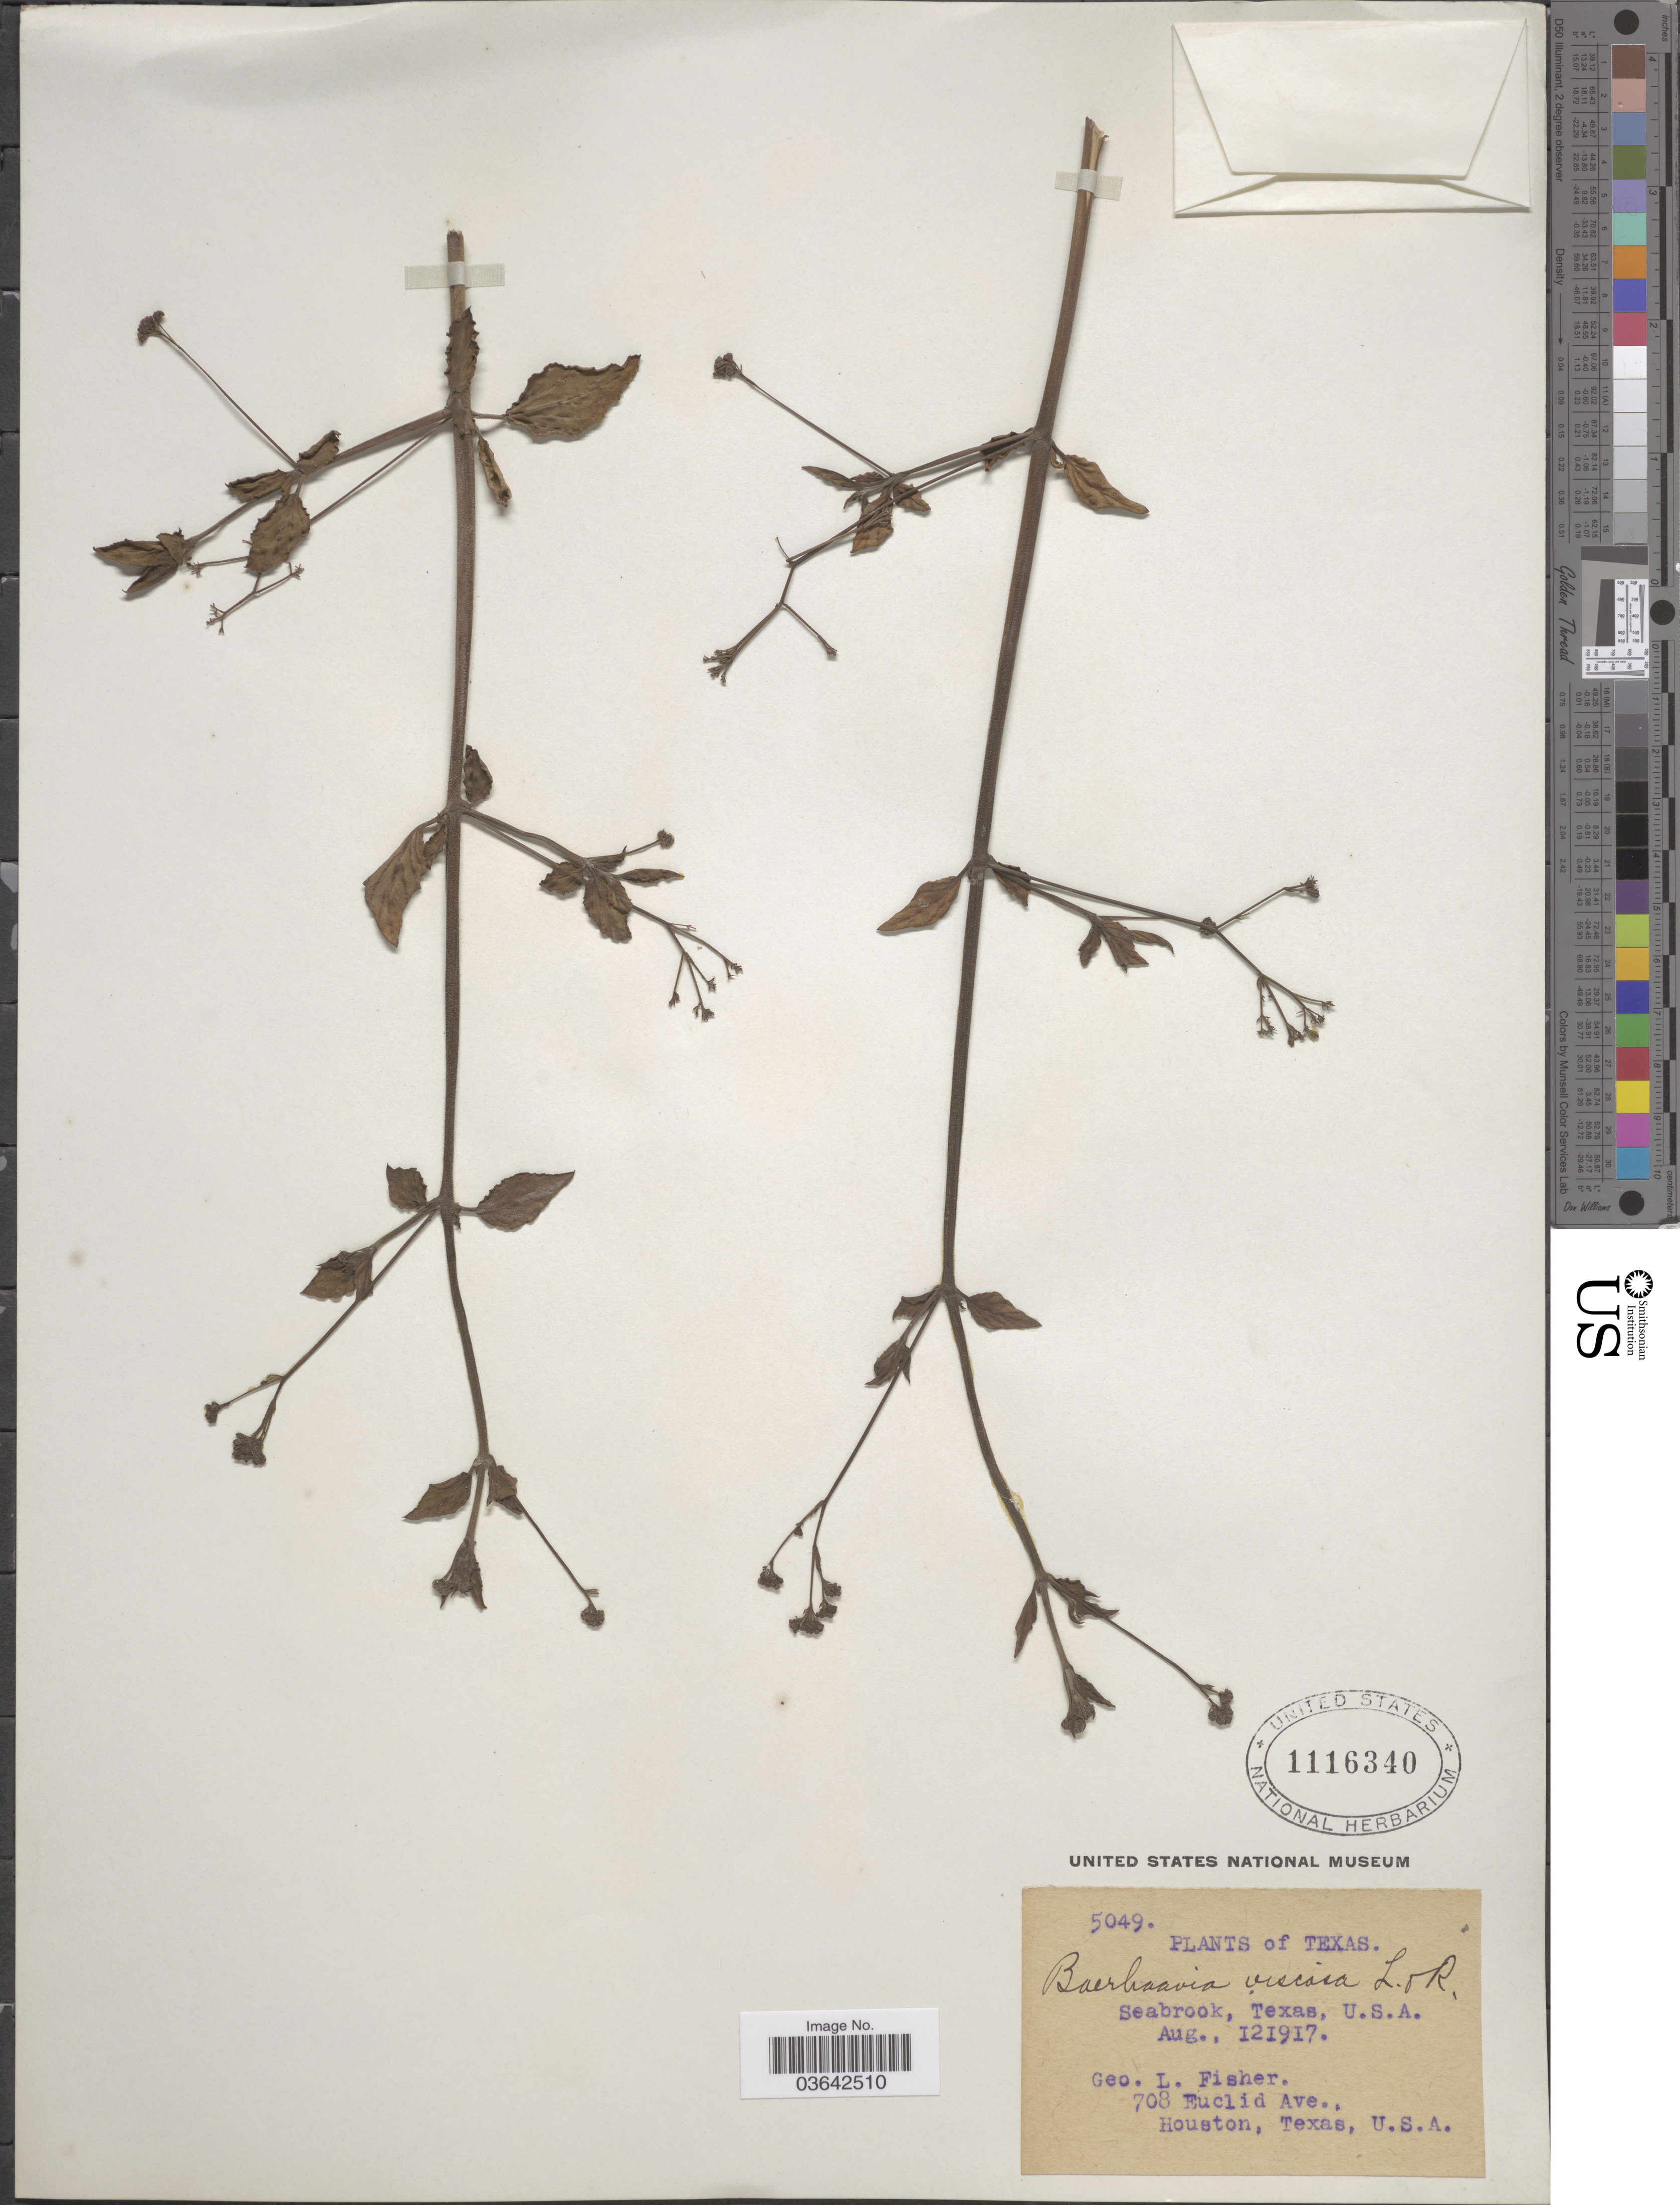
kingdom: Plantae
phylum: Tracheophyta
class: Magnoliopsida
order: Caryophyllales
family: Nyctaginaceae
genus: Boerhavia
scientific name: Boerhavia coccinea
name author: Mill.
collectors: G. L. Fisher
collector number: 5049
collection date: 1917-08-12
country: United States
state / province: Texas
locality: Seabrook.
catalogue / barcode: US 1116340